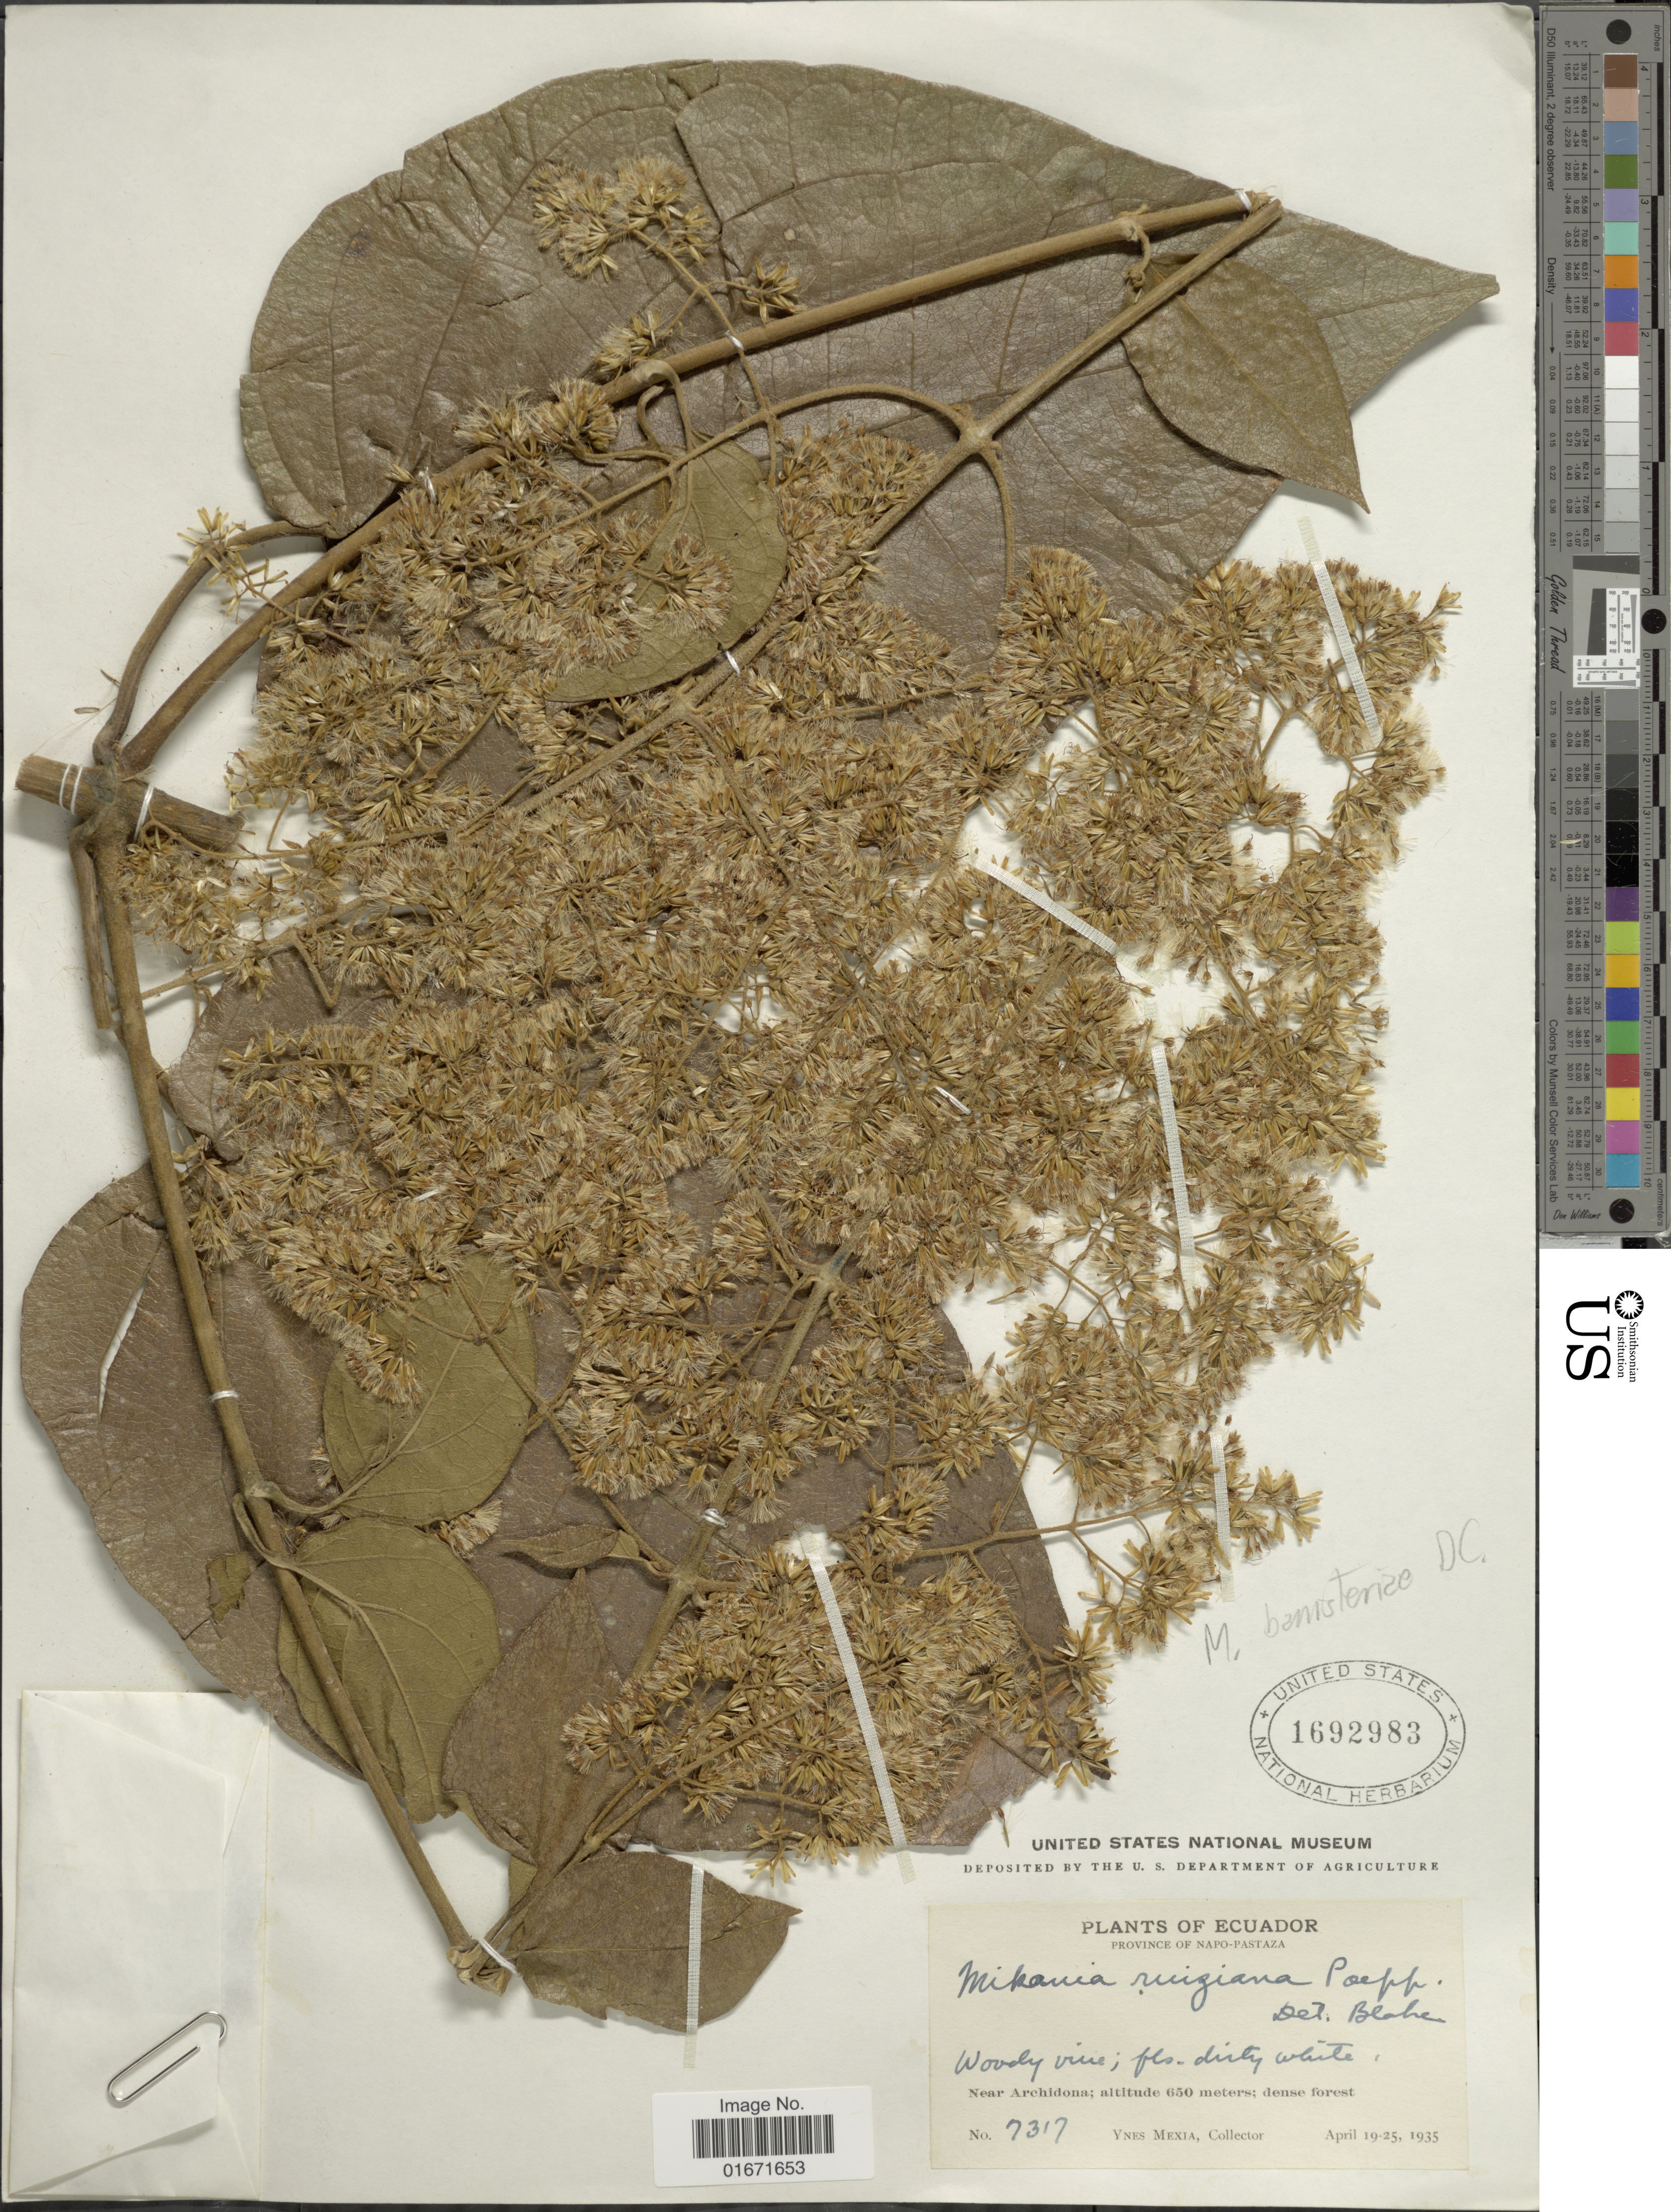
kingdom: Plantae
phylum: Tracheophyta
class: Magnoliopsida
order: Asterales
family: Asteraceae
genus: Mikania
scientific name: Mikania banisteriae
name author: DC.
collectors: Y. Mexia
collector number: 7317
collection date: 1935-04-19/1935-04-25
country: Ecuador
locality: Province of Napo-Pastaza. Near Archidona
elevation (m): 650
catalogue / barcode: US 1692983